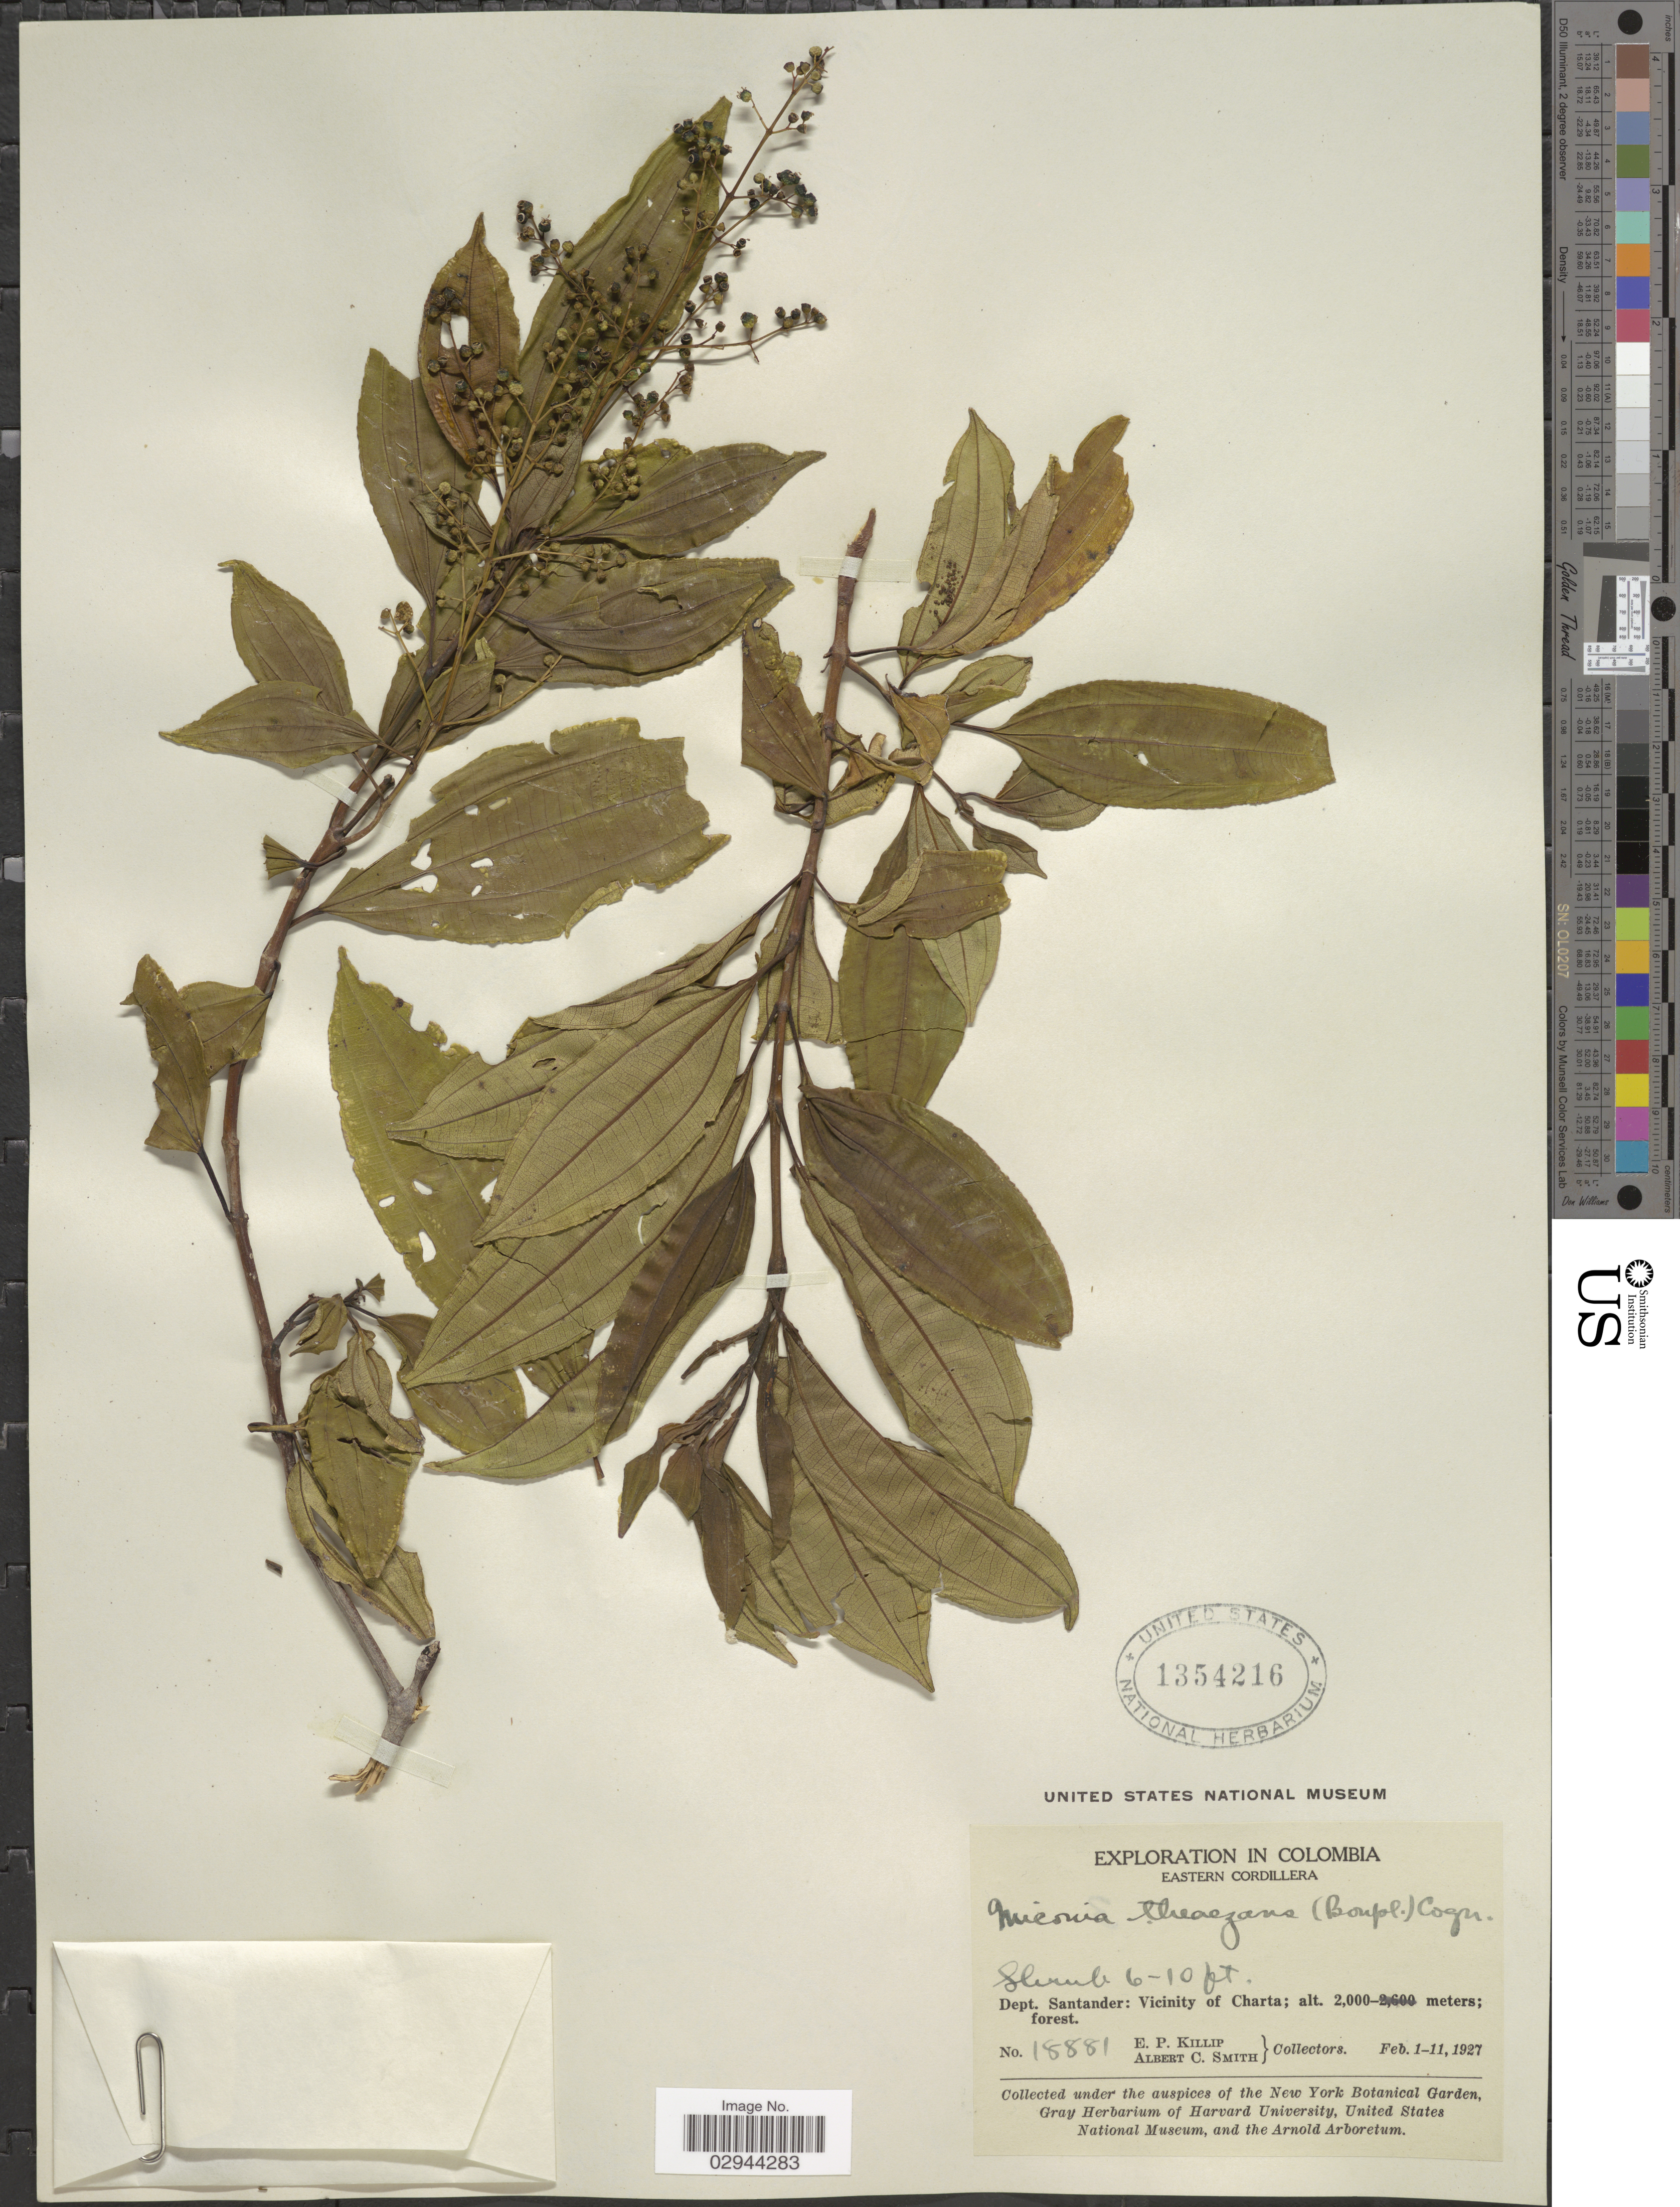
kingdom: Plantae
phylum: Tracheophyta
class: Magnoliopsida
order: Myrtales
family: Melastomataceae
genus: Miconia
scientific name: Miconia theizans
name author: (Bonpl.) Cogn.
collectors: E. P. Killip & A. C. Smith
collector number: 18881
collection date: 1927-02-01/1927-02-11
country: Colombia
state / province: Santander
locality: Eastern Cordillera, Dept. Santander, Vicinity of Charta.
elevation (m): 2000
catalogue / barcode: US 1354216